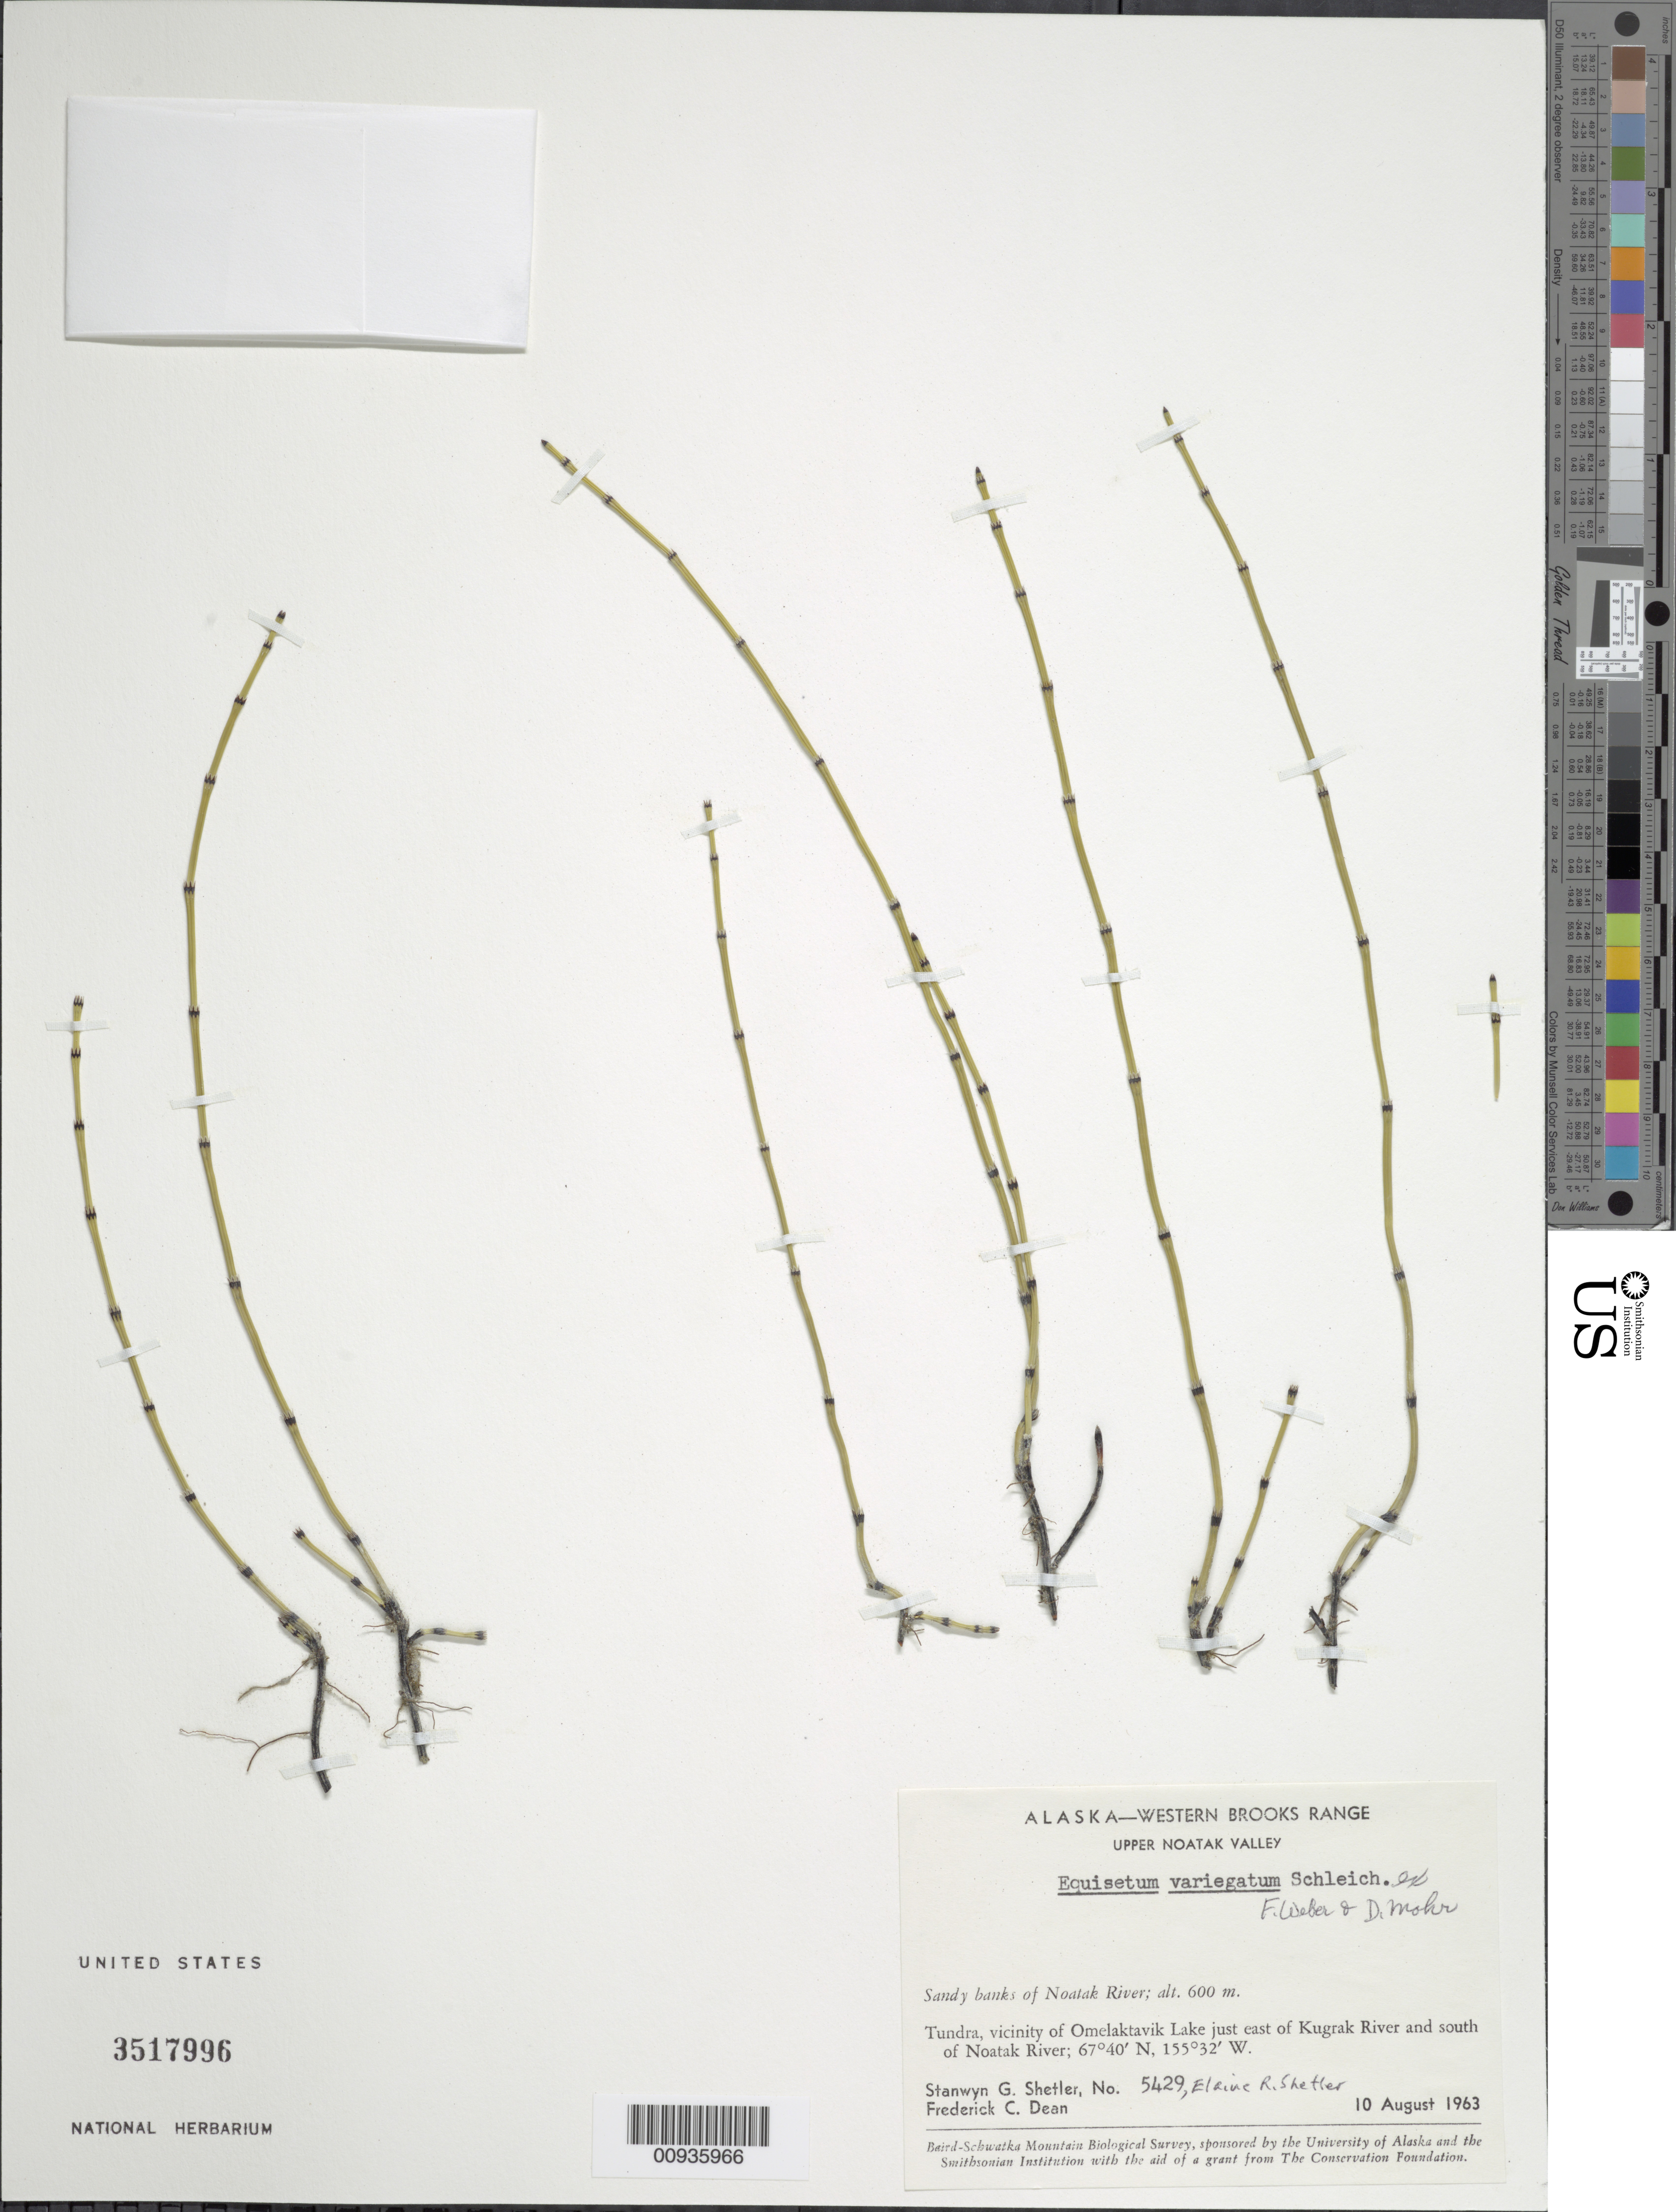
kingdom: Plantae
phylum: Tracheophyta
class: Polypodiopsida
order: Equisetales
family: Equisetaceae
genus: Equisetum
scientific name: Equisetum variegatum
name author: Schleich. ex F. Weber & D. Mohr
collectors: S. Shetler, E. R. Shetler & F. C. Dean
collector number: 5429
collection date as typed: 10 Aug 1963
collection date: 1963-08-10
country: United States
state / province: Alaska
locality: Vicinity of Omelaktavik Lake just east of Kugrak River and south of Noatak River. Western Brooks Range, Upper Noatak Valley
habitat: Tundra. Sandy banks of Noatak River.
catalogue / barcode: US 3517996